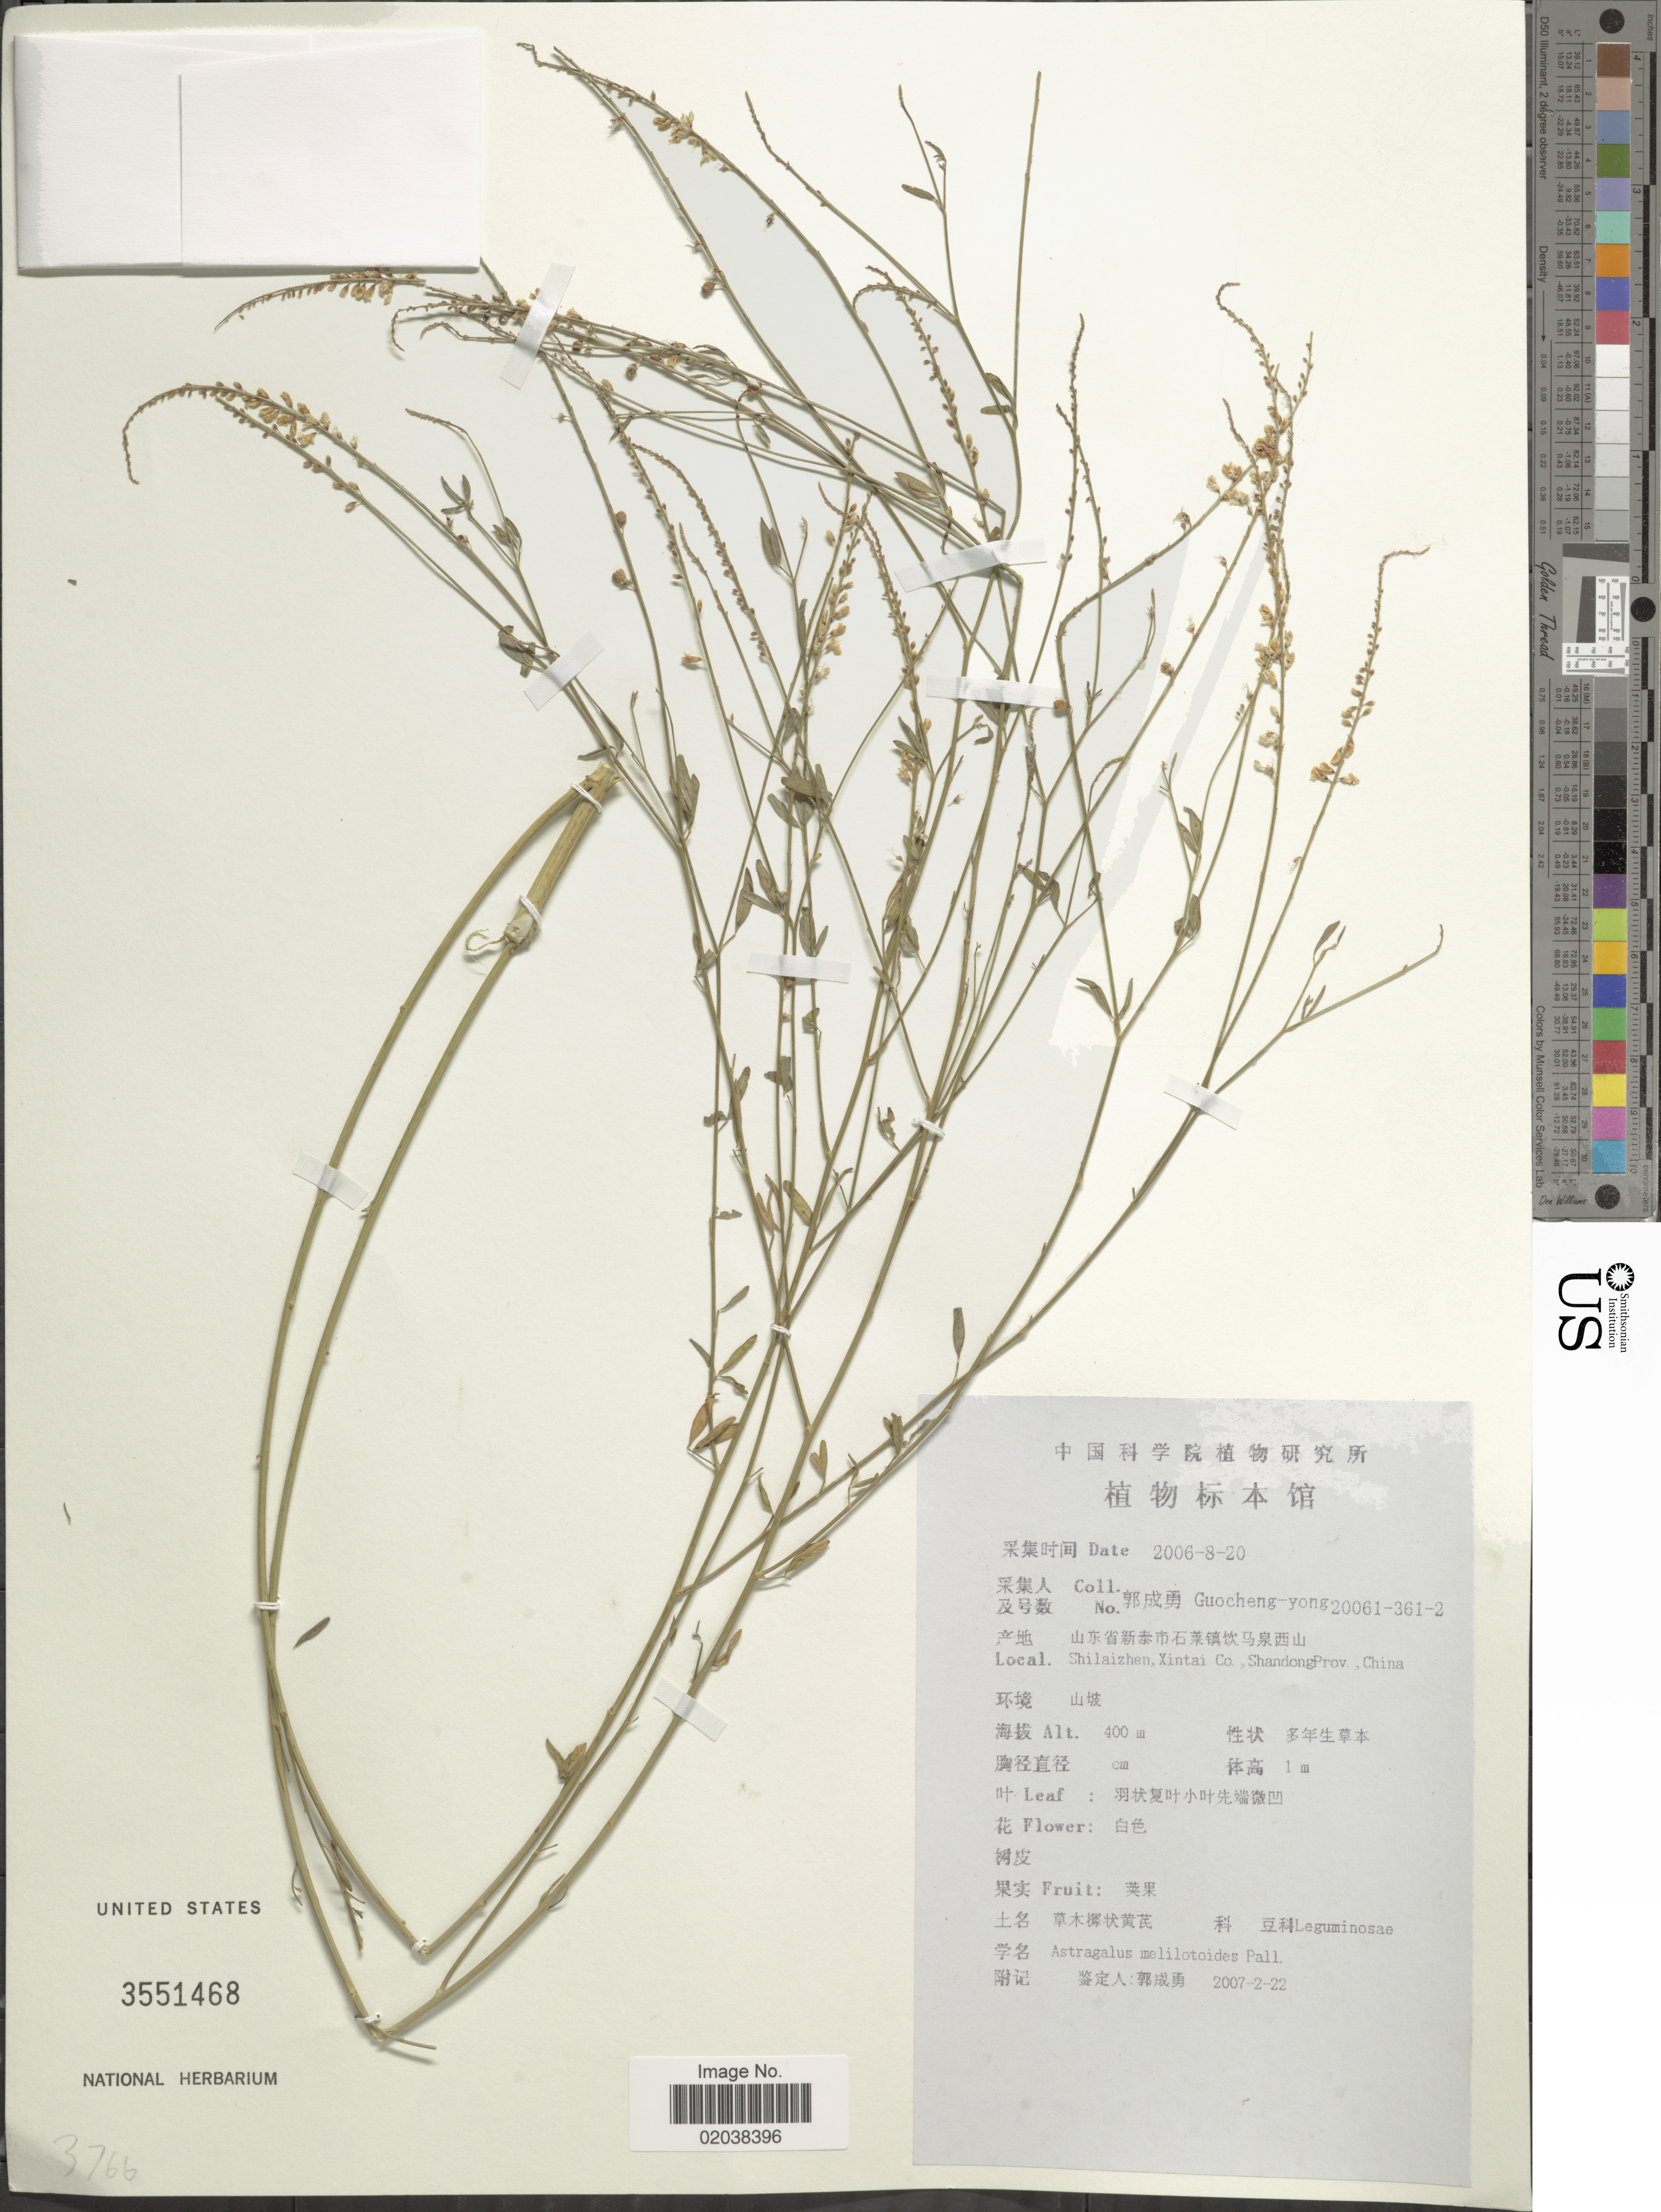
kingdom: Plantae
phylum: Tracheophyta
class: Magnoliopsida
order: Fabales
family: Fabaceae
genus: Astragalus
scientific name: Astragalus melilotoides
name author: Pall.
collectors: Guo cheng-yong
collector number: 20061-361-2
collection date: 2006-08-20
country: China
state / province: Shandong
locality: Shilaizhen, Xintai Co.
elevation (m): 400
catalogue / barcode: US 3551468